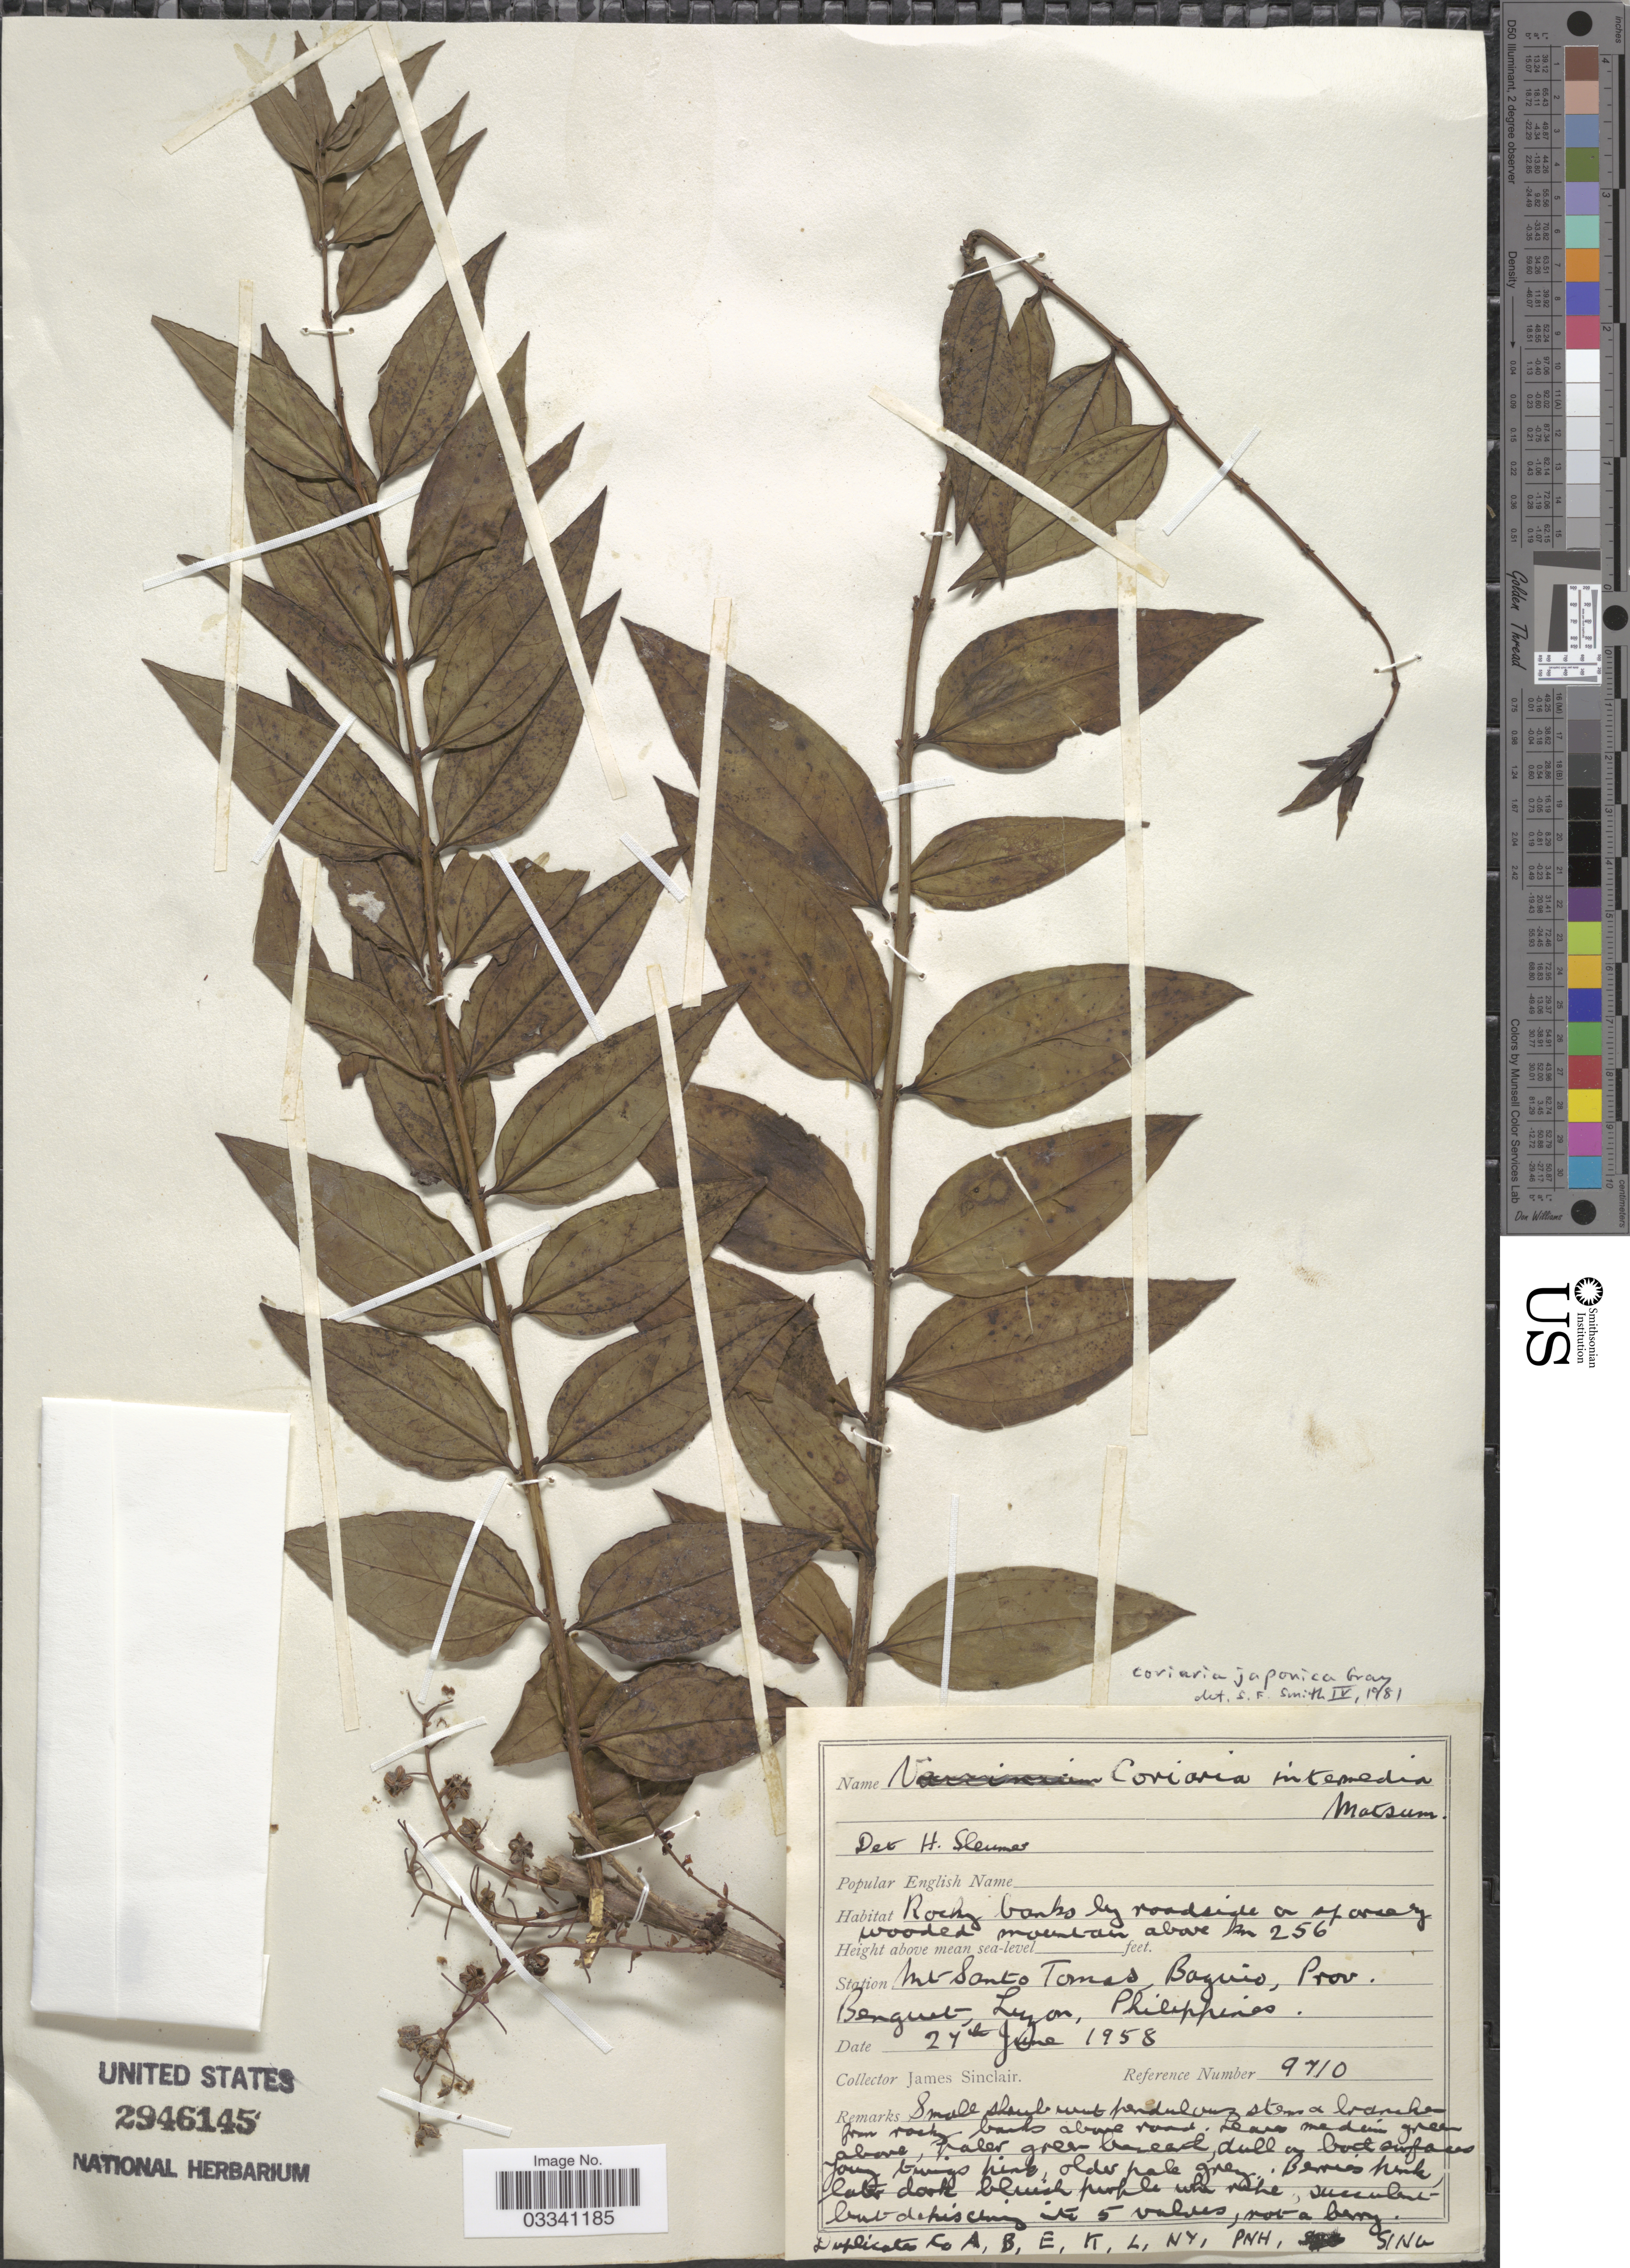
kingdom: Plantae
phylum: Tracheophyta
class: Magnoliopsida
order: Cucurbitales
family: Coriariaceae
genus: Coriaria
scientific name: Coriaria japonica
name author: A. Gray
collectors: J. Sinclair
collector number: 9710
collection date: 1958-06-27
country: Philippines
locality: Station Mt Santo Tomas, Baguio, Prov. Benguet, Luzon.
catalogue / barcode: US 2946145